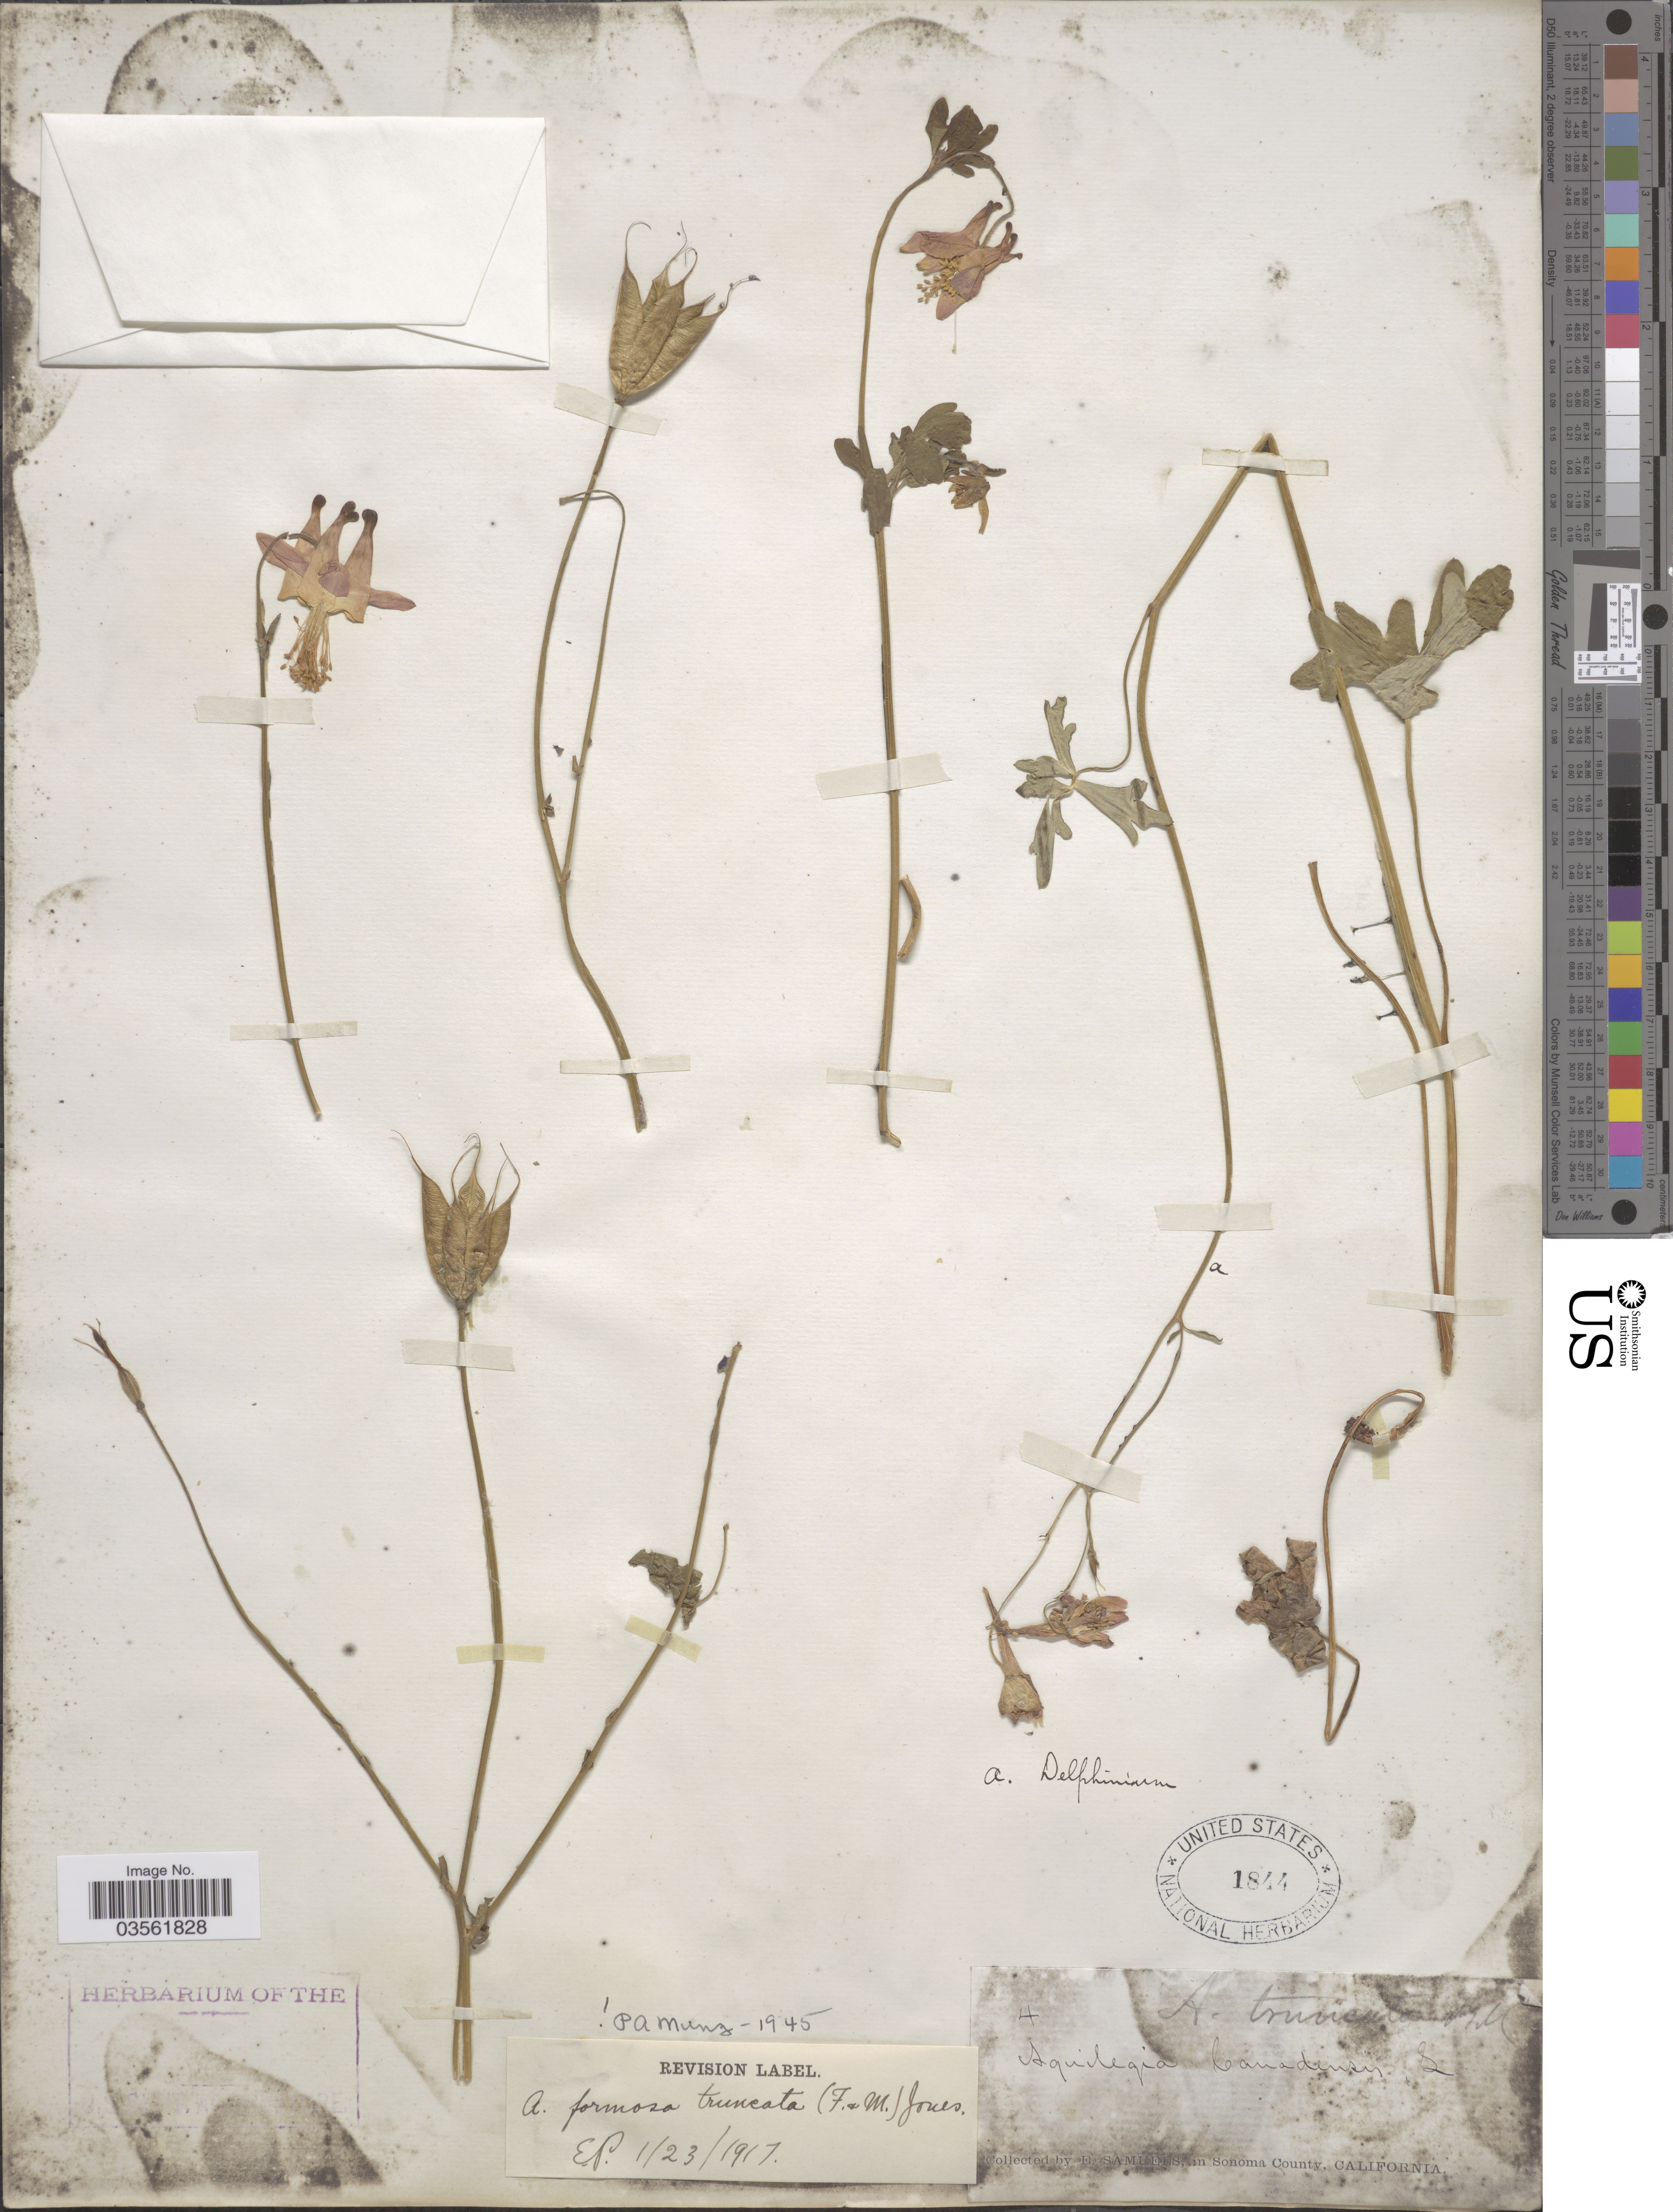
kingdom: Plantae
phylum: Tracheophyta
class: Magnoliopsida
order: Ranunculales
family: Ranunculaceae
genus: Aquilegia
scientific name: Aquilegia formosa var. truncata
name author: M.E. Jones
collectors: E. Samuels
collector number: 4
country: United States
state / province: California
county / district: Sonoma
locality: In Sonoma County.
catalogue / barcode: US 1844